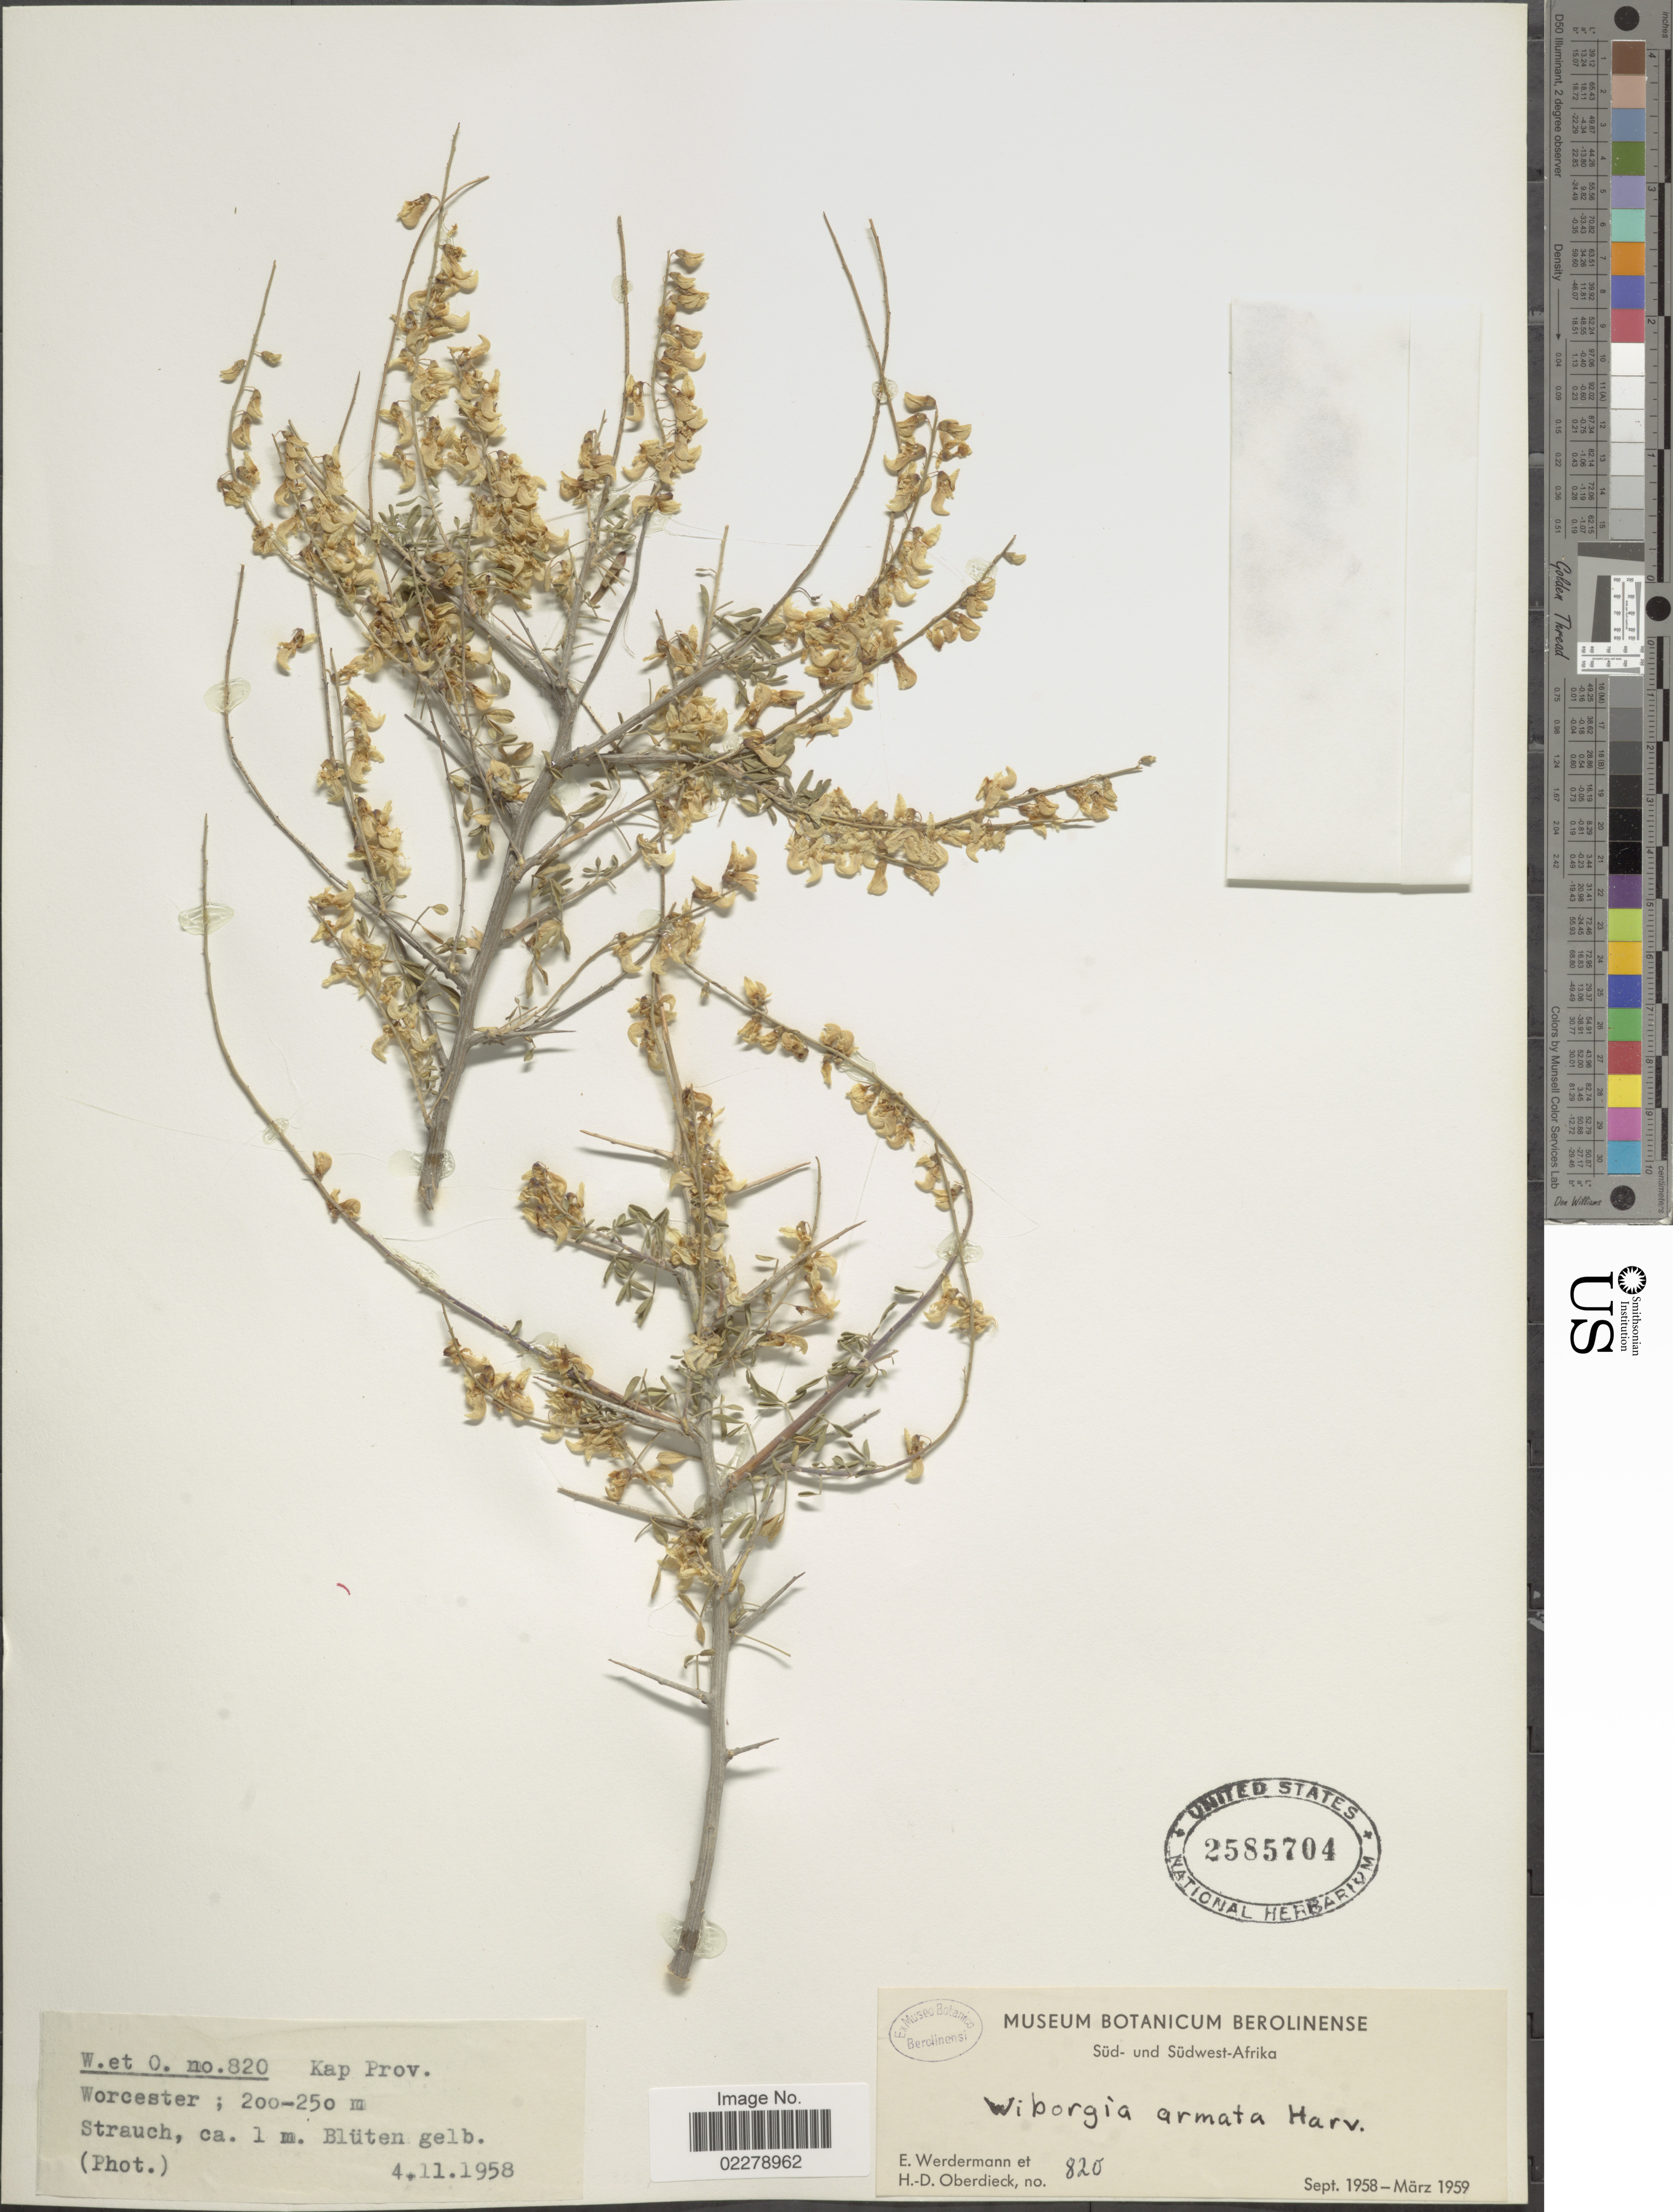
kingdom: Plantae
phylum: Tracheophyta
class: Magnoliopsida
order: Fabales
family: Fabaceae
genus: Wiborgia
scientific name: Wiborgia mucronata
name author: (L. f.) Druce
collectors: E. Werdermann & H. Oberdieck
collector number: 820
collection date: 1958-09/1959-03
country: South Africa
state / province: Western Cape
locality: Sud- und Sudwest- Afrika. Kap Prov., Worcester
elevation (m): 200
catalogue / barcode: US 2585704